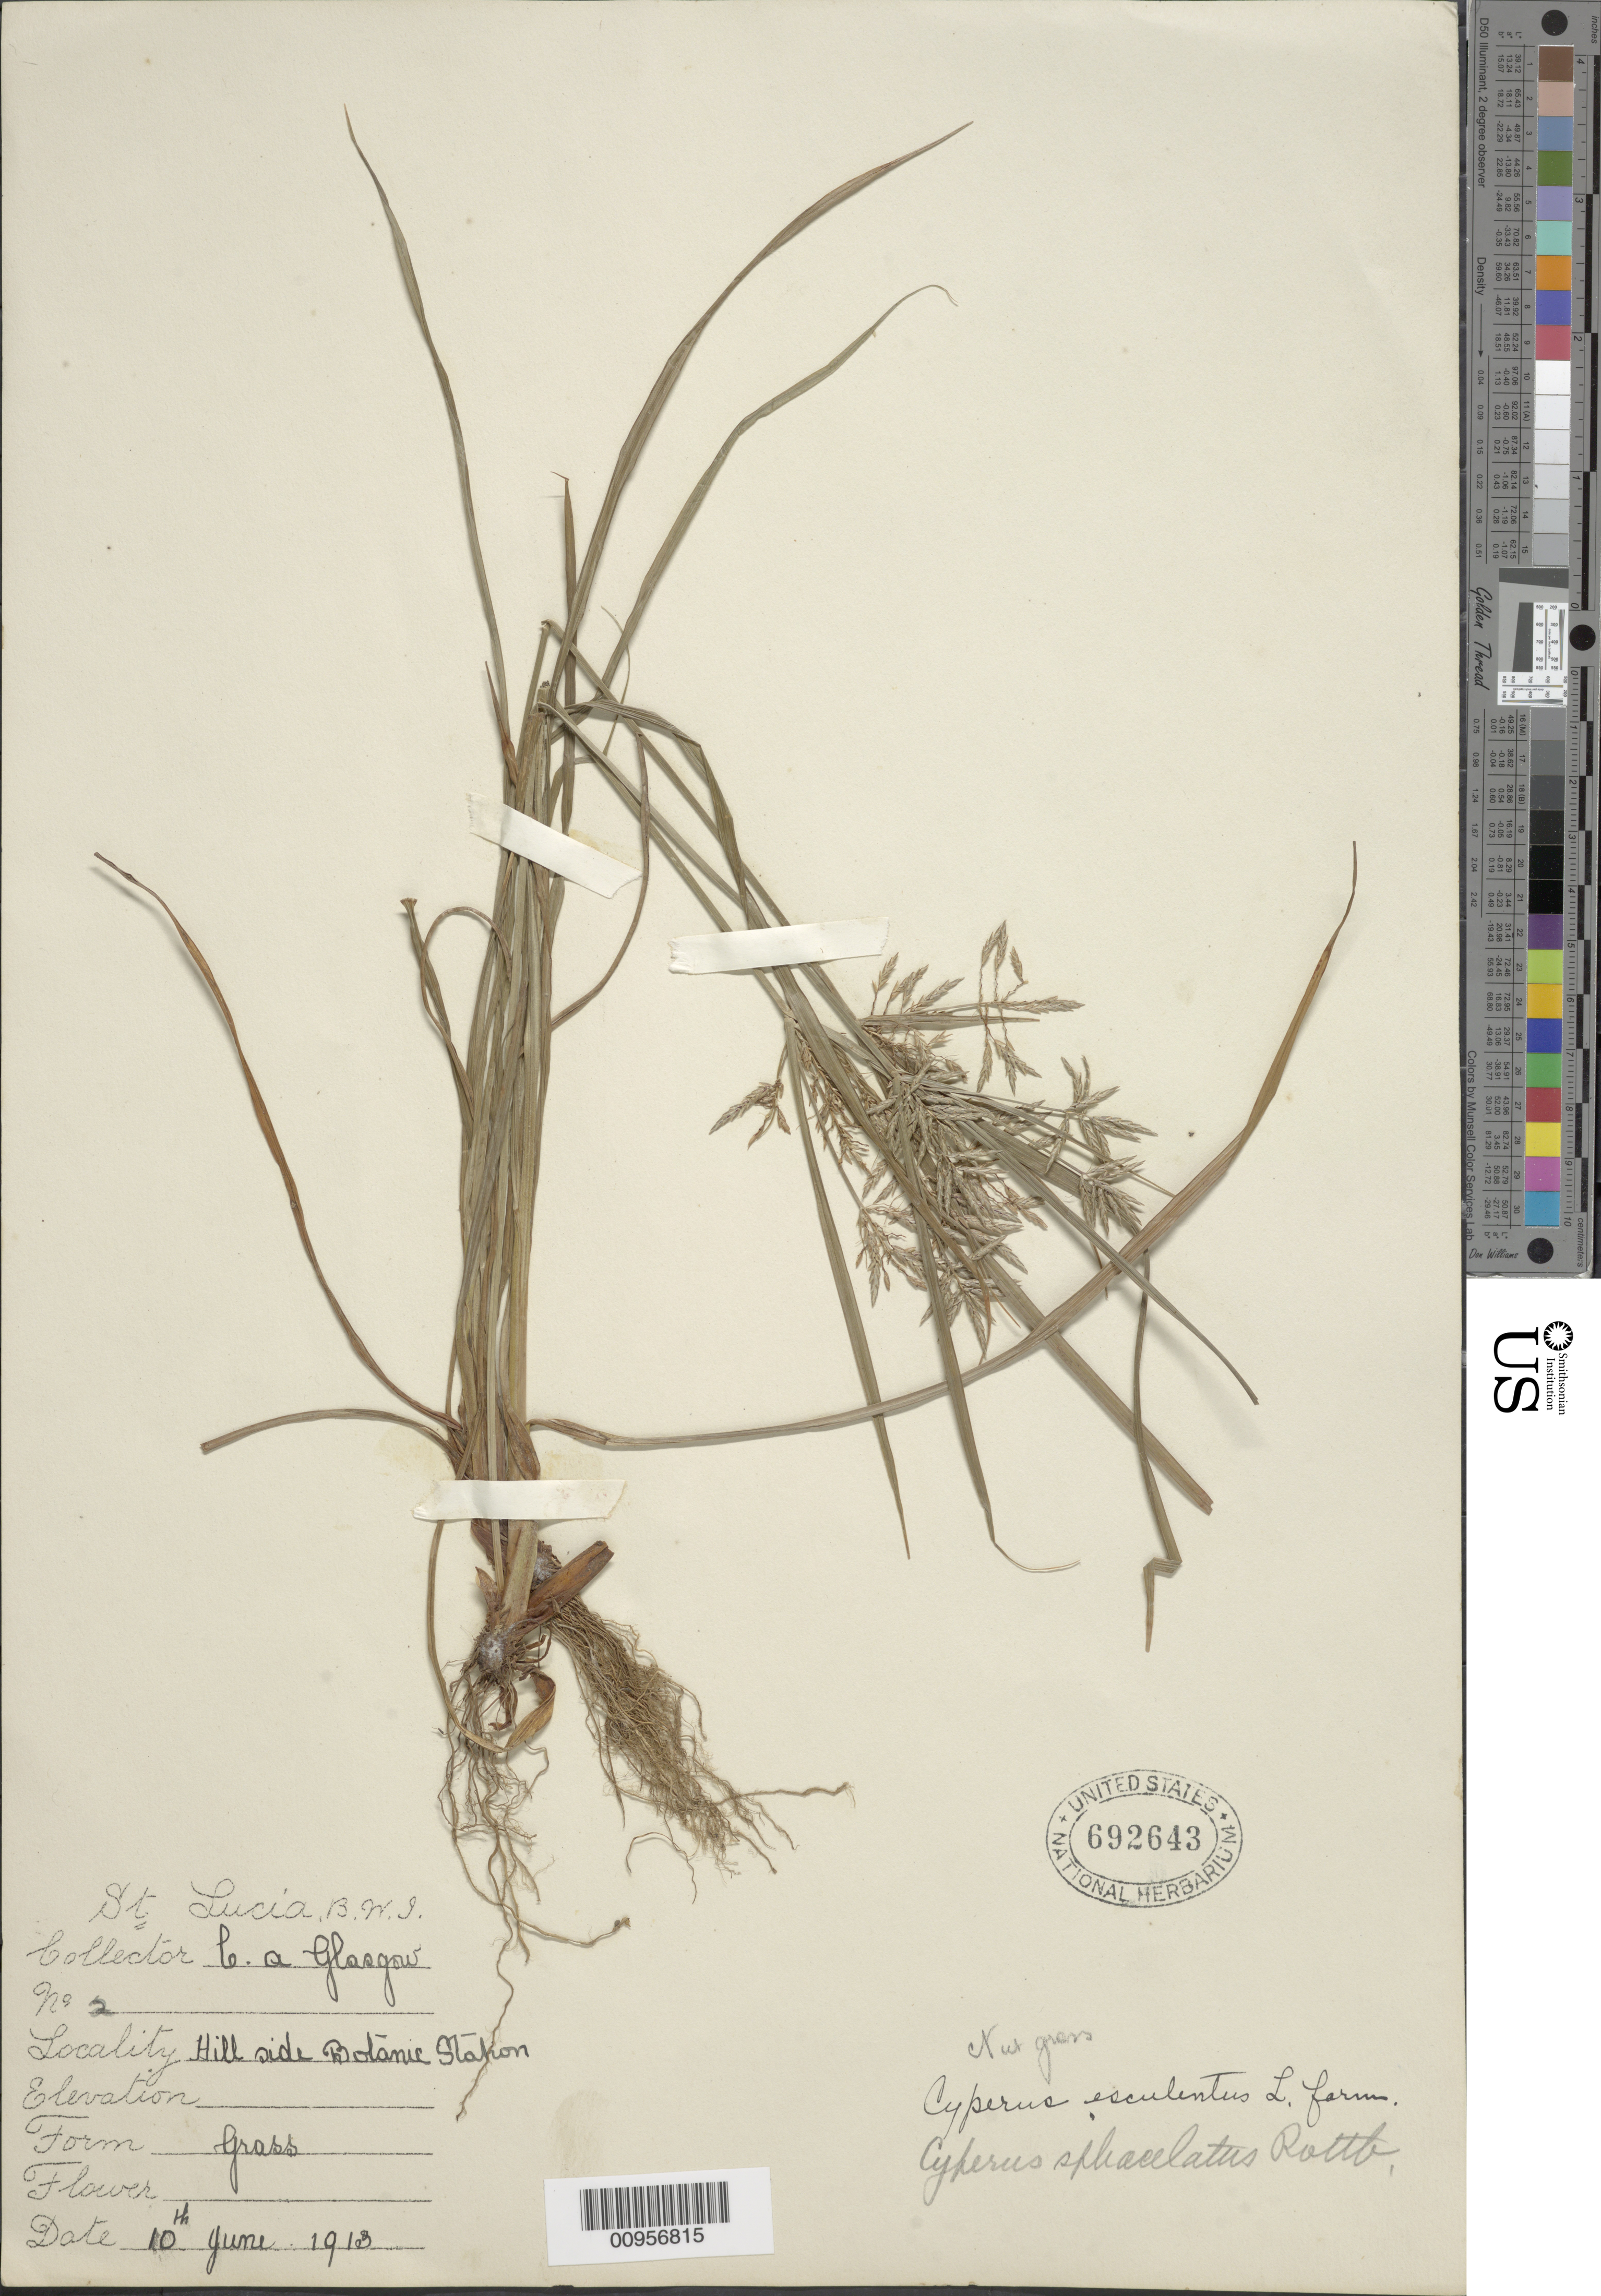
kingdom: Plantae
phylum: Tracheophyta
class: Liliopsida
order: Poales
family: Cyperaceae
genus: Cyperus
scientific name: Cyperus sphacelatus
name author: Rottb.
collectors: C. Glasgow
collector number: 2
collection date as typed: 10 Jun 1913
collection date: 1913-06-10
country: St. Lucia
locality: Hillside, Botanic Station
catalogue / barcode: US 692643